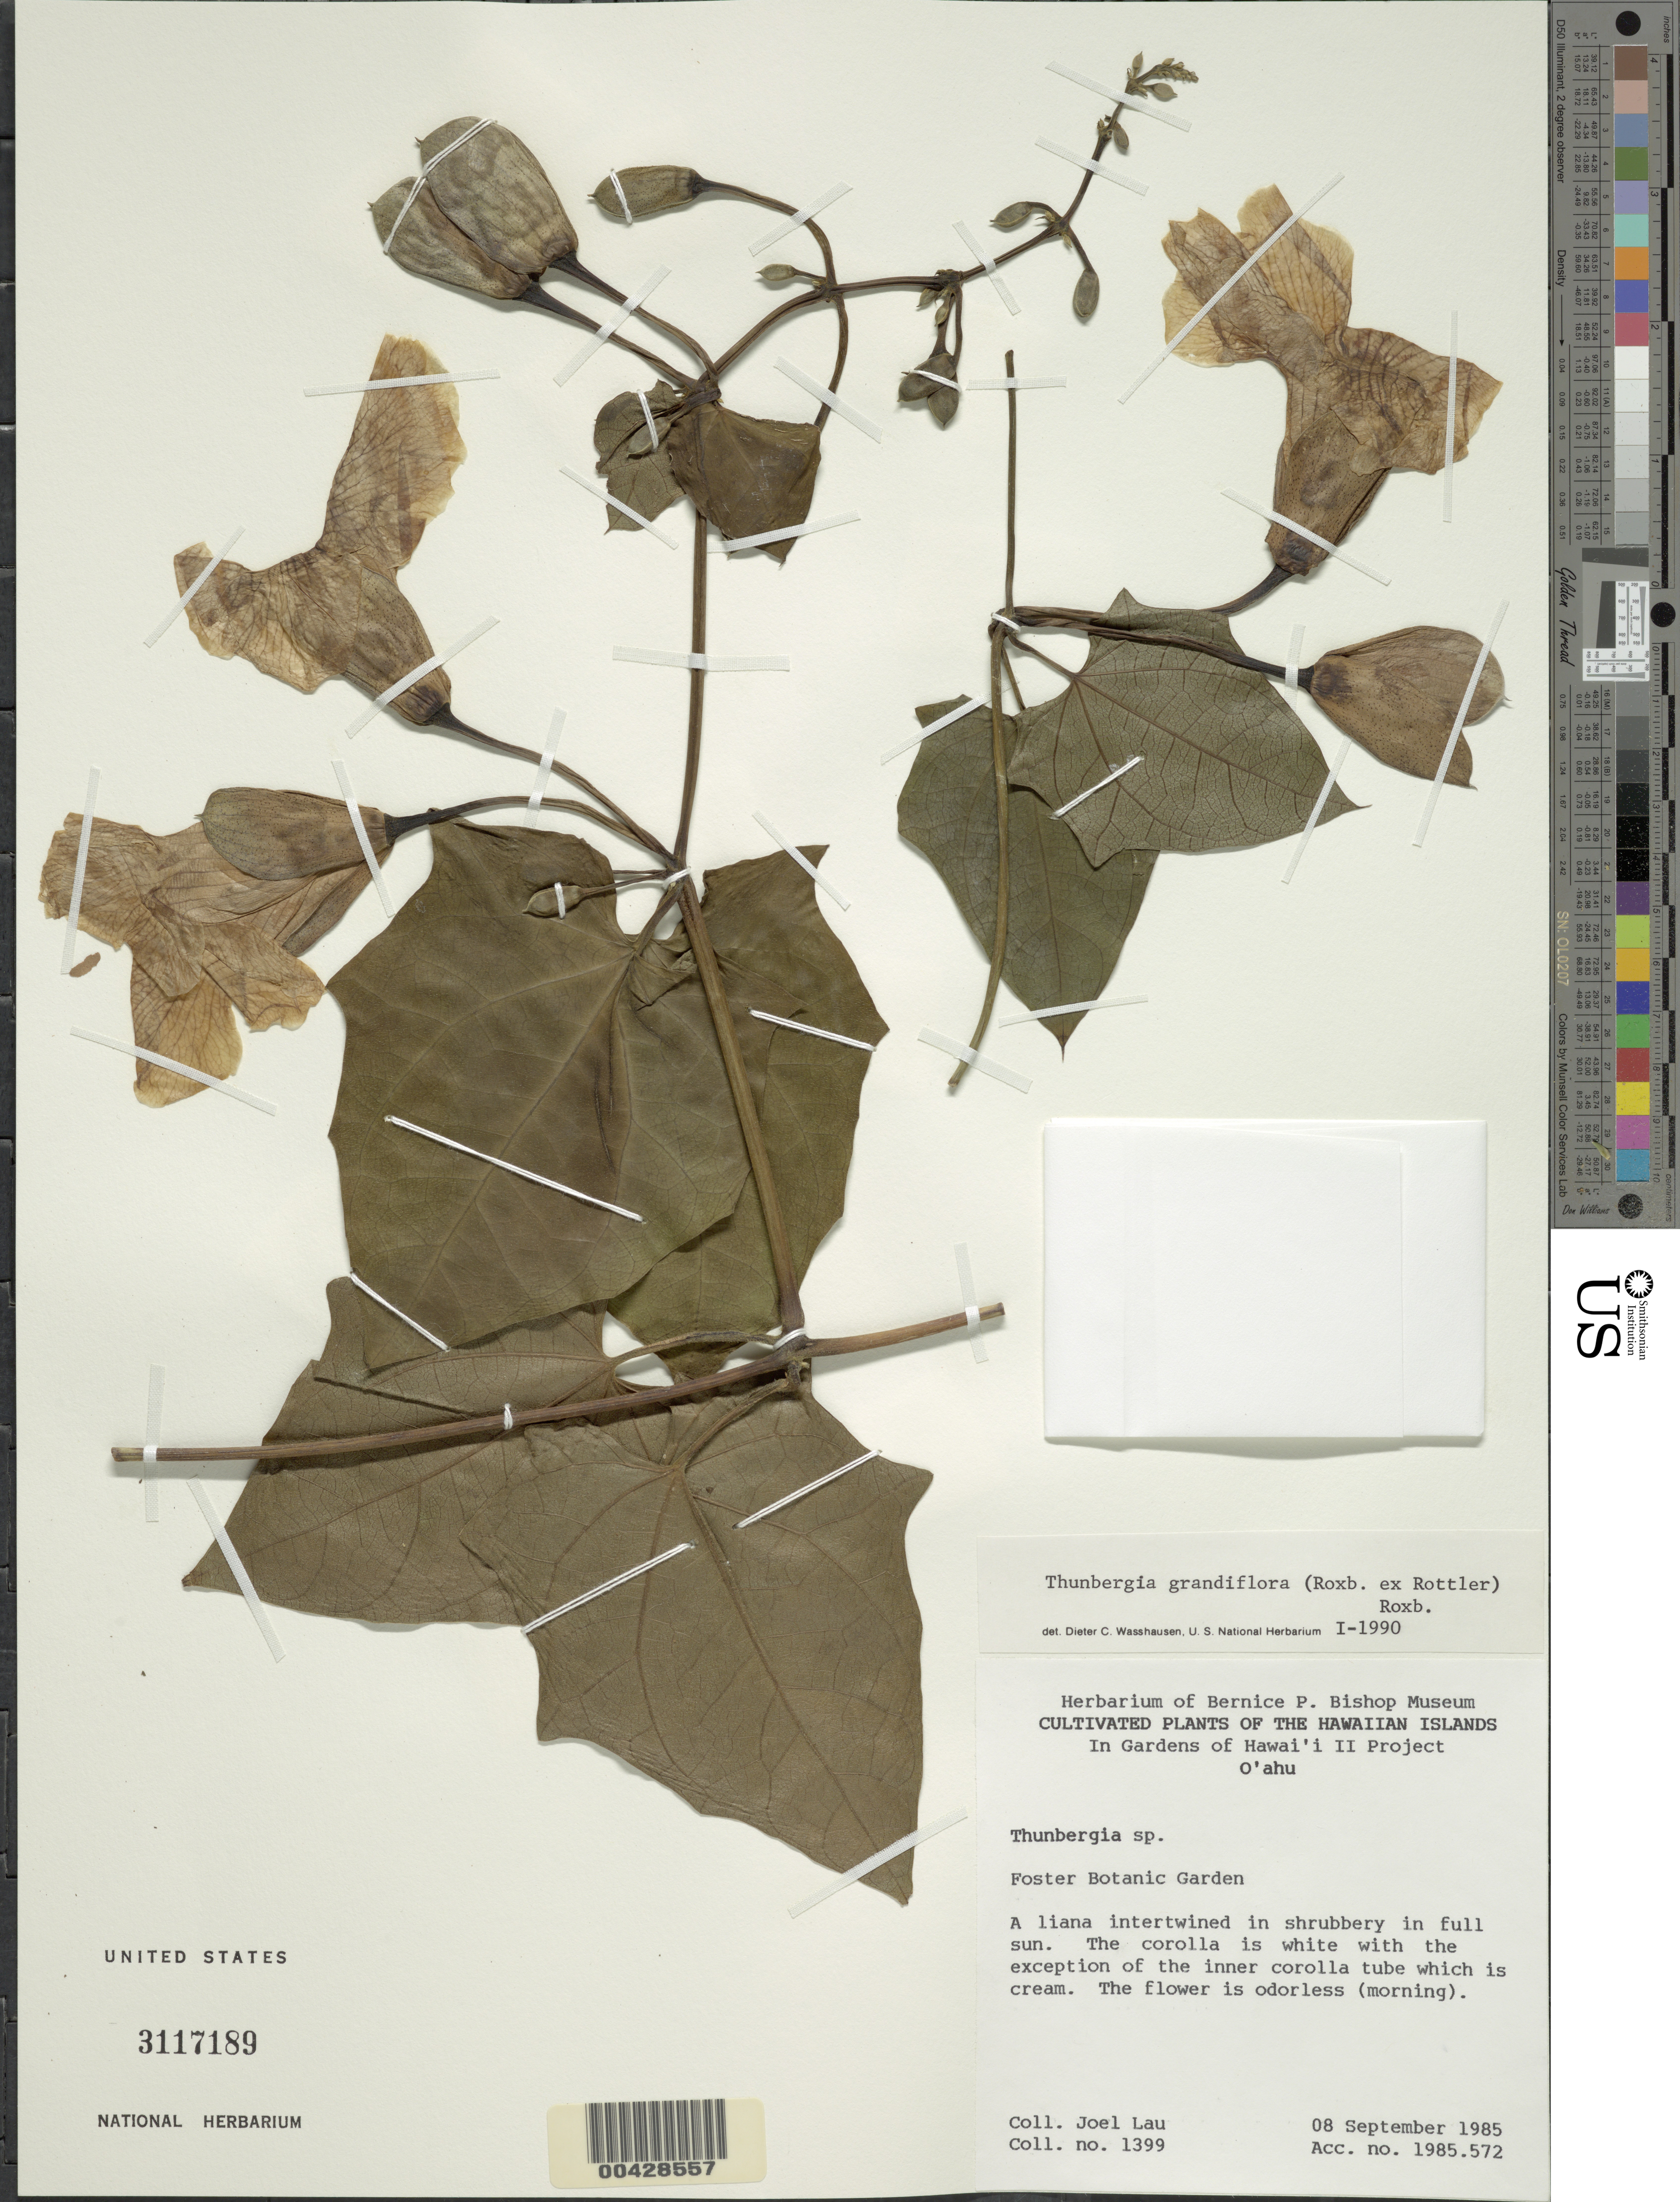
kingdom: Plantae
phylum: Tracheophyta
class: Magnoliopsida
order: Lamiales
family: Acanthaceae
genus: Thunbergia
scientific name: Thunbergia grandiflora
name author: Roxb.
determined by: Wasshausen, Dieter C., (BOT), Smithsonian Institution - National Museum of Natural History (UNITED STATES)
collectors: J. Lau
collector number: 1399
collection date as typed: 8 Sep 1985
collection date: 1985-09-08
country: United States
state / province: Hawaii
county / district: Honolulu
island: Oahu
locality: Foster Botanic Garden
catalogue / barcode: US 3117189